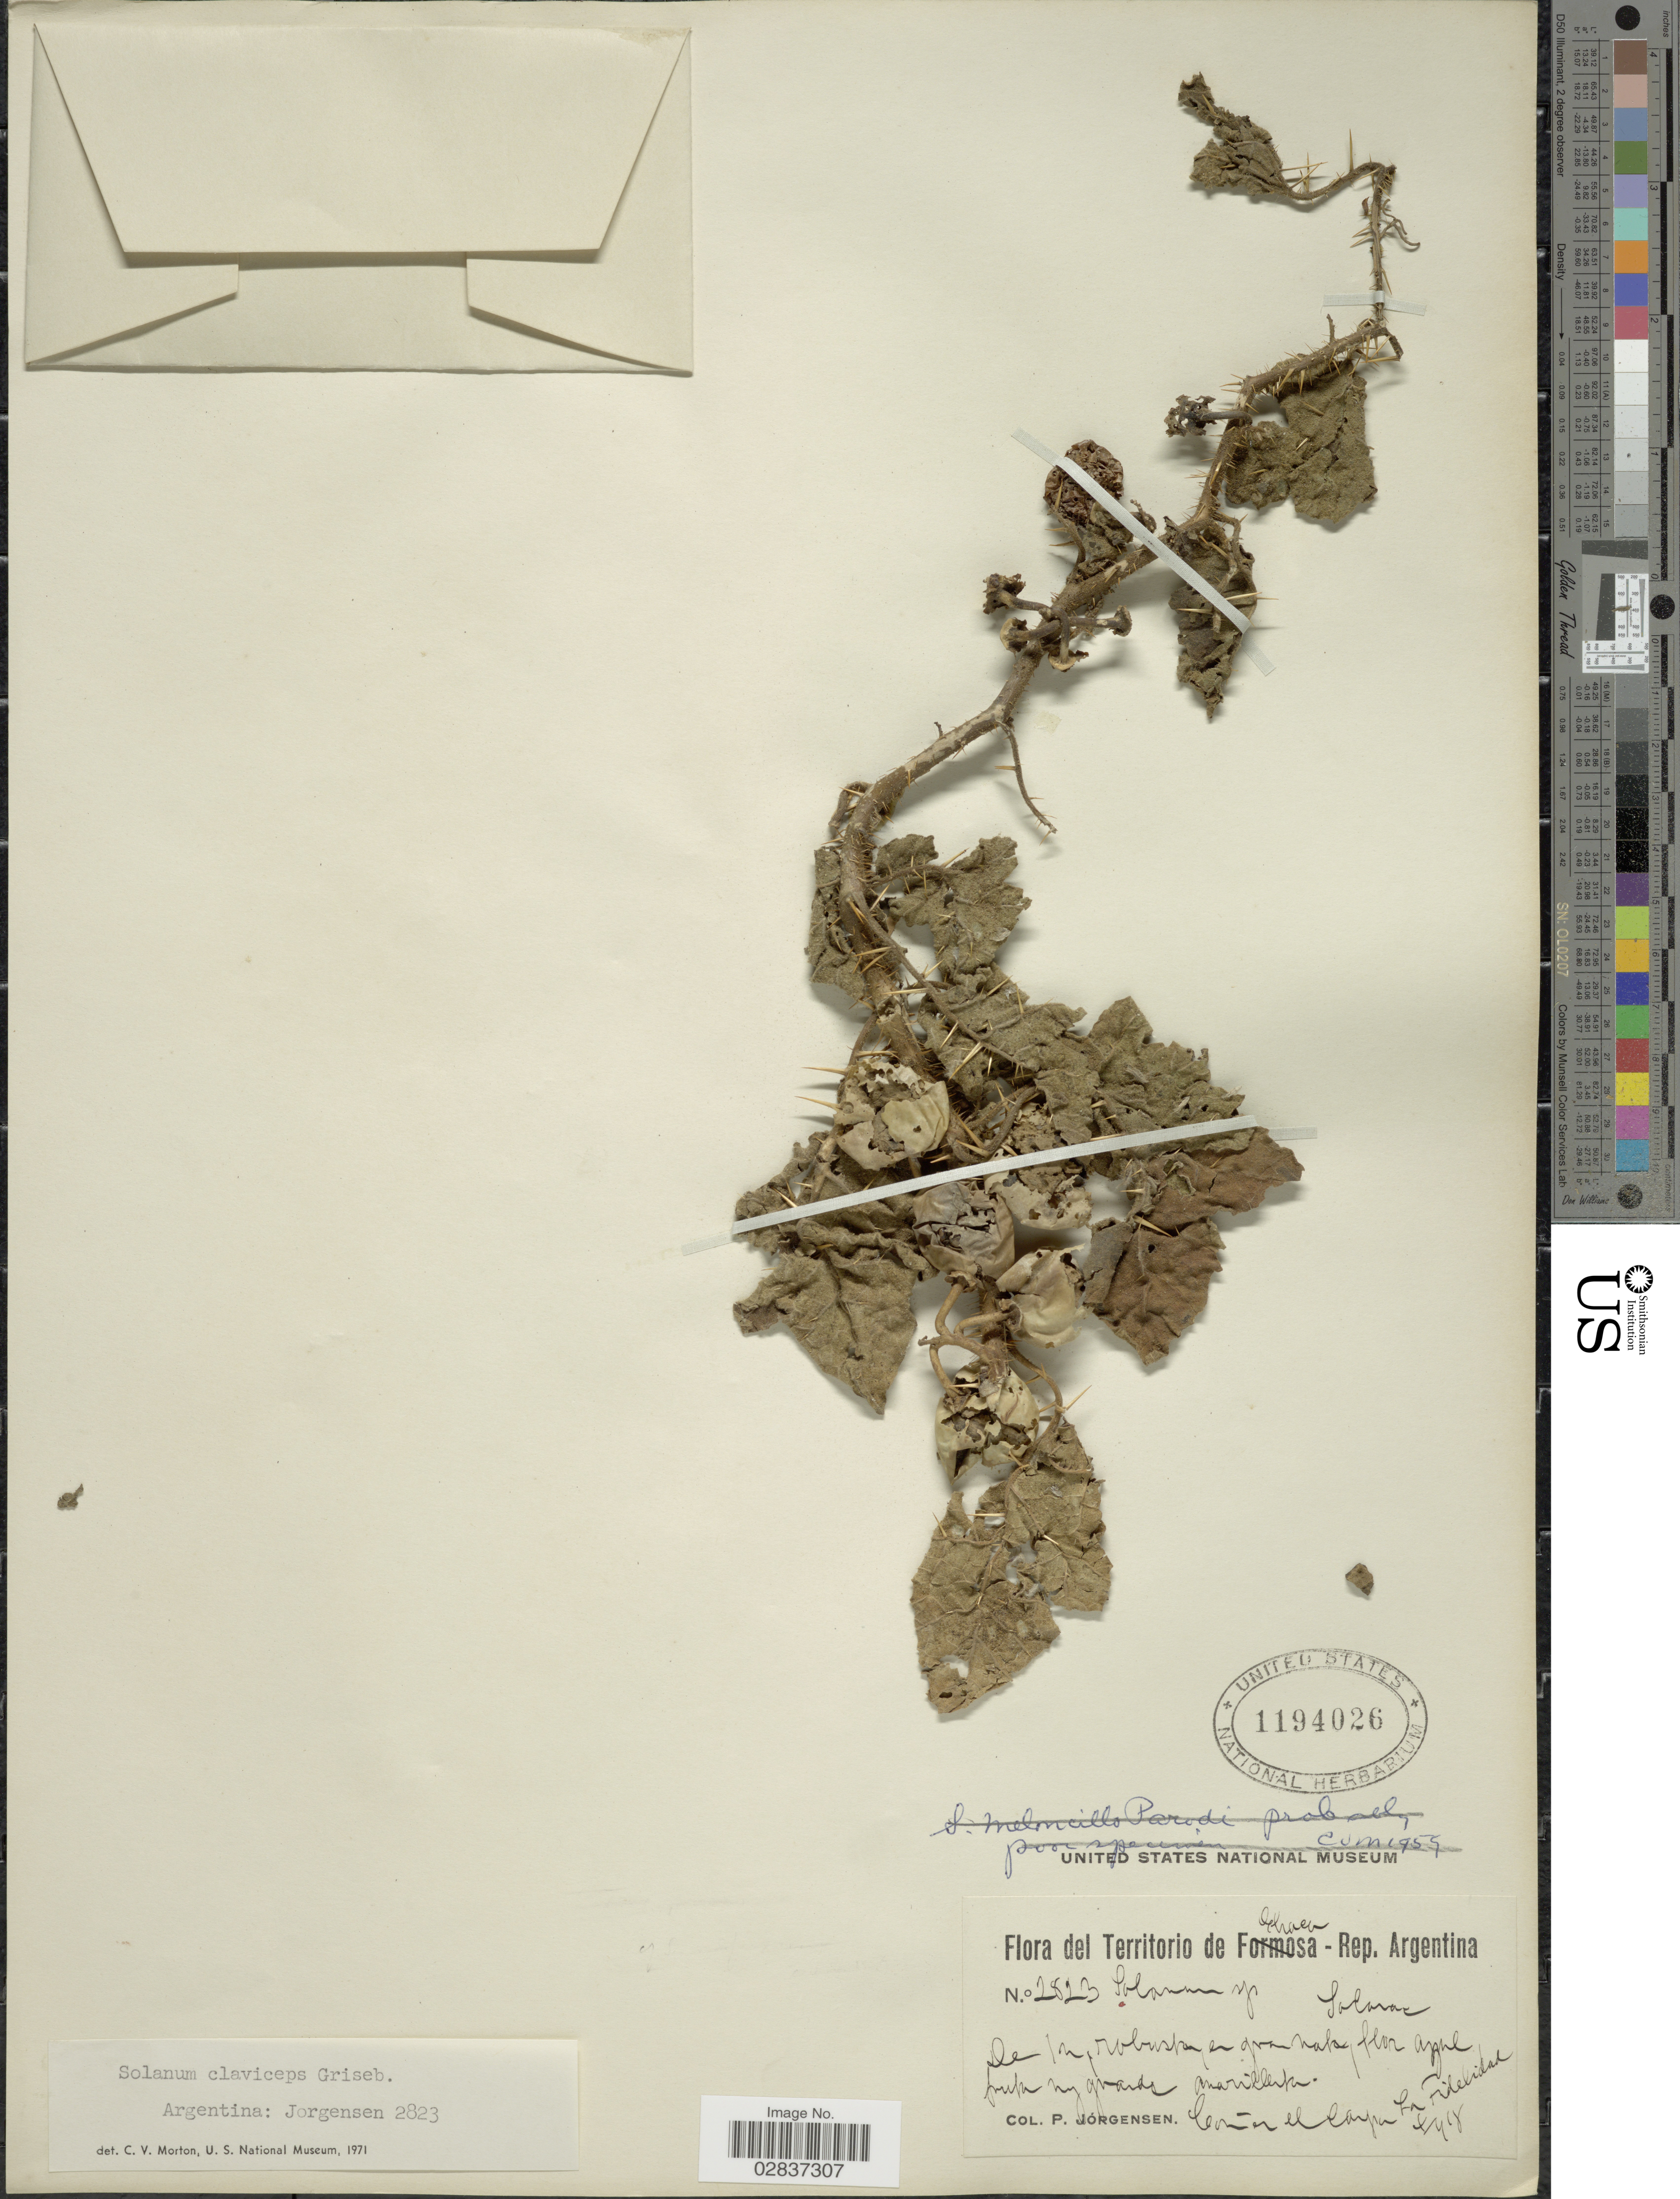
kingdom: Plantae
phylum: Tracheophyta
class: Magnoliopsida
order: Solanales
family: Solanaceae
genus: Solanum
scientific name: Solanum claviceps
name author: Griseb.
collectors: P. Jörgensen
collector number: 2823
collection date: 1918-04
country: Argentina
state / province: Chaco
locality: Territorio de Chaco, Comun en el campo La Fidelidad.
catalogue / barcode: US 1194026